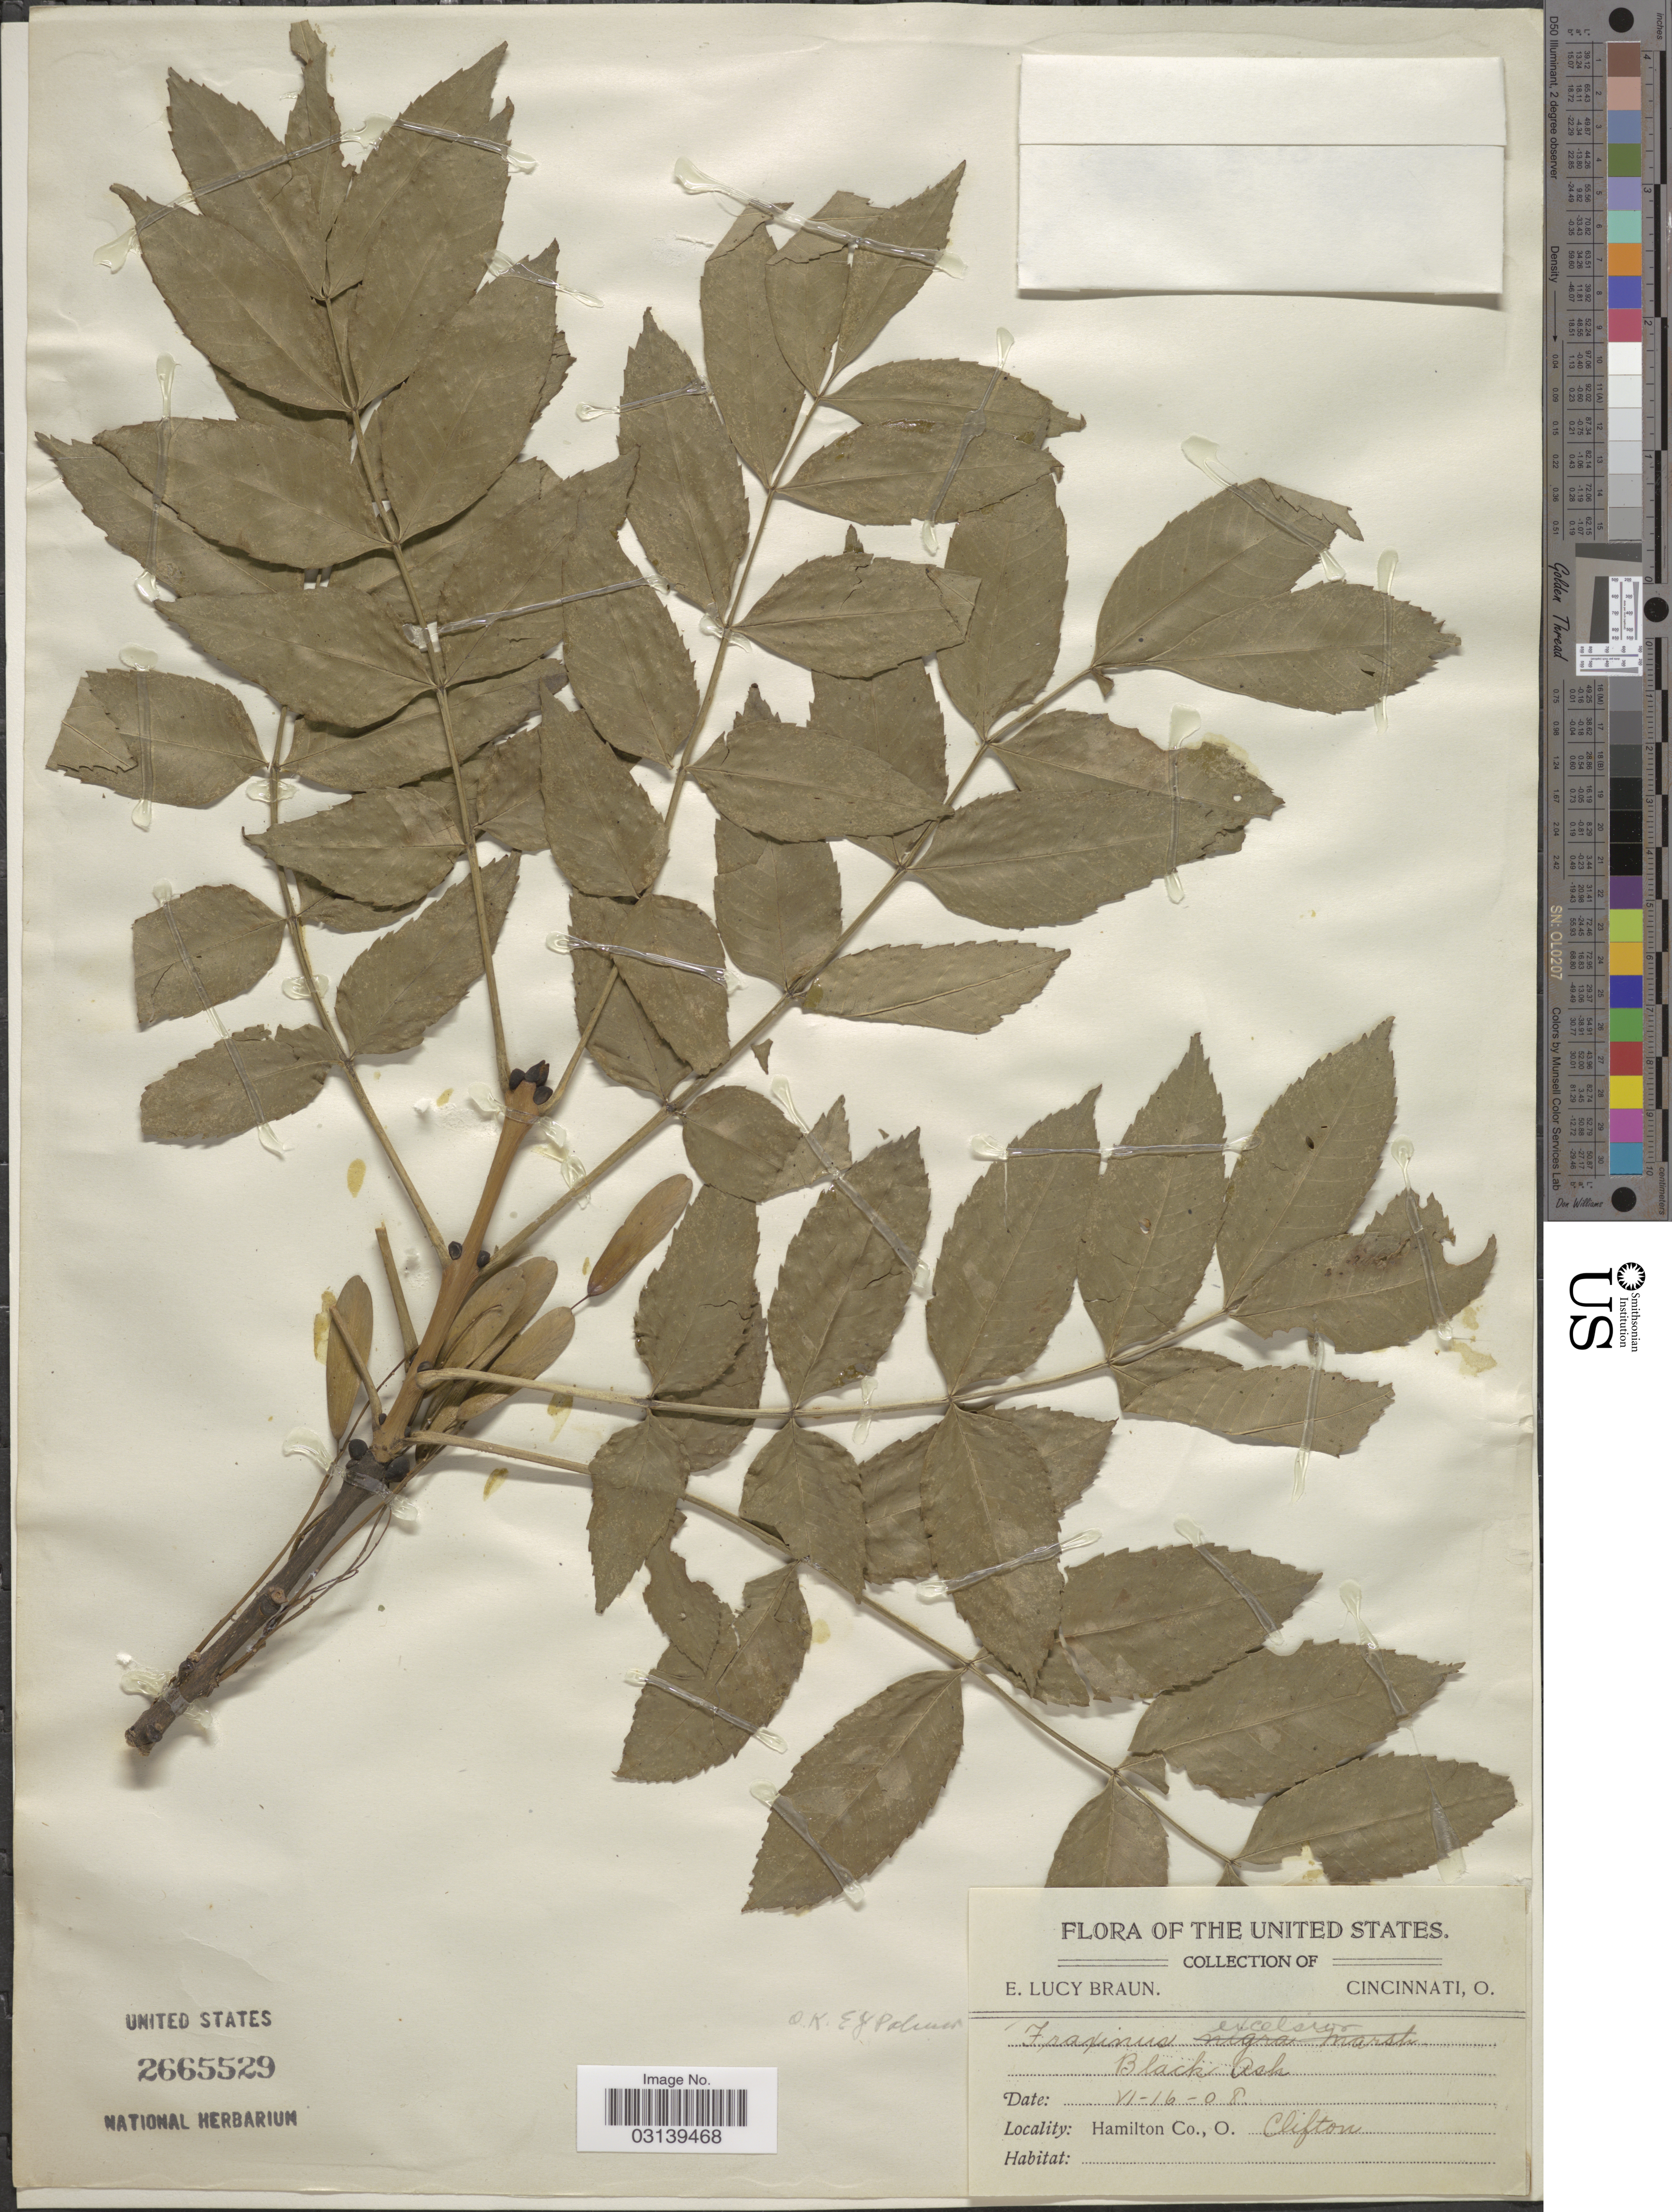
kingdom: Plantae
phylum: Tracheophyta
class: Magnoliopsida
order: Lamiales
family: Oleaceae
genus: Fraxinus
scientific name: Fraxinus excelsior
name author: L.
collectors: E. Braun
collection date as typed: Transcribed d/m/y: 16/6/8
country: United States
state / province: Ohio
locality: Hamilton Co., Clifton.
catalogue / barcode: US 2665529